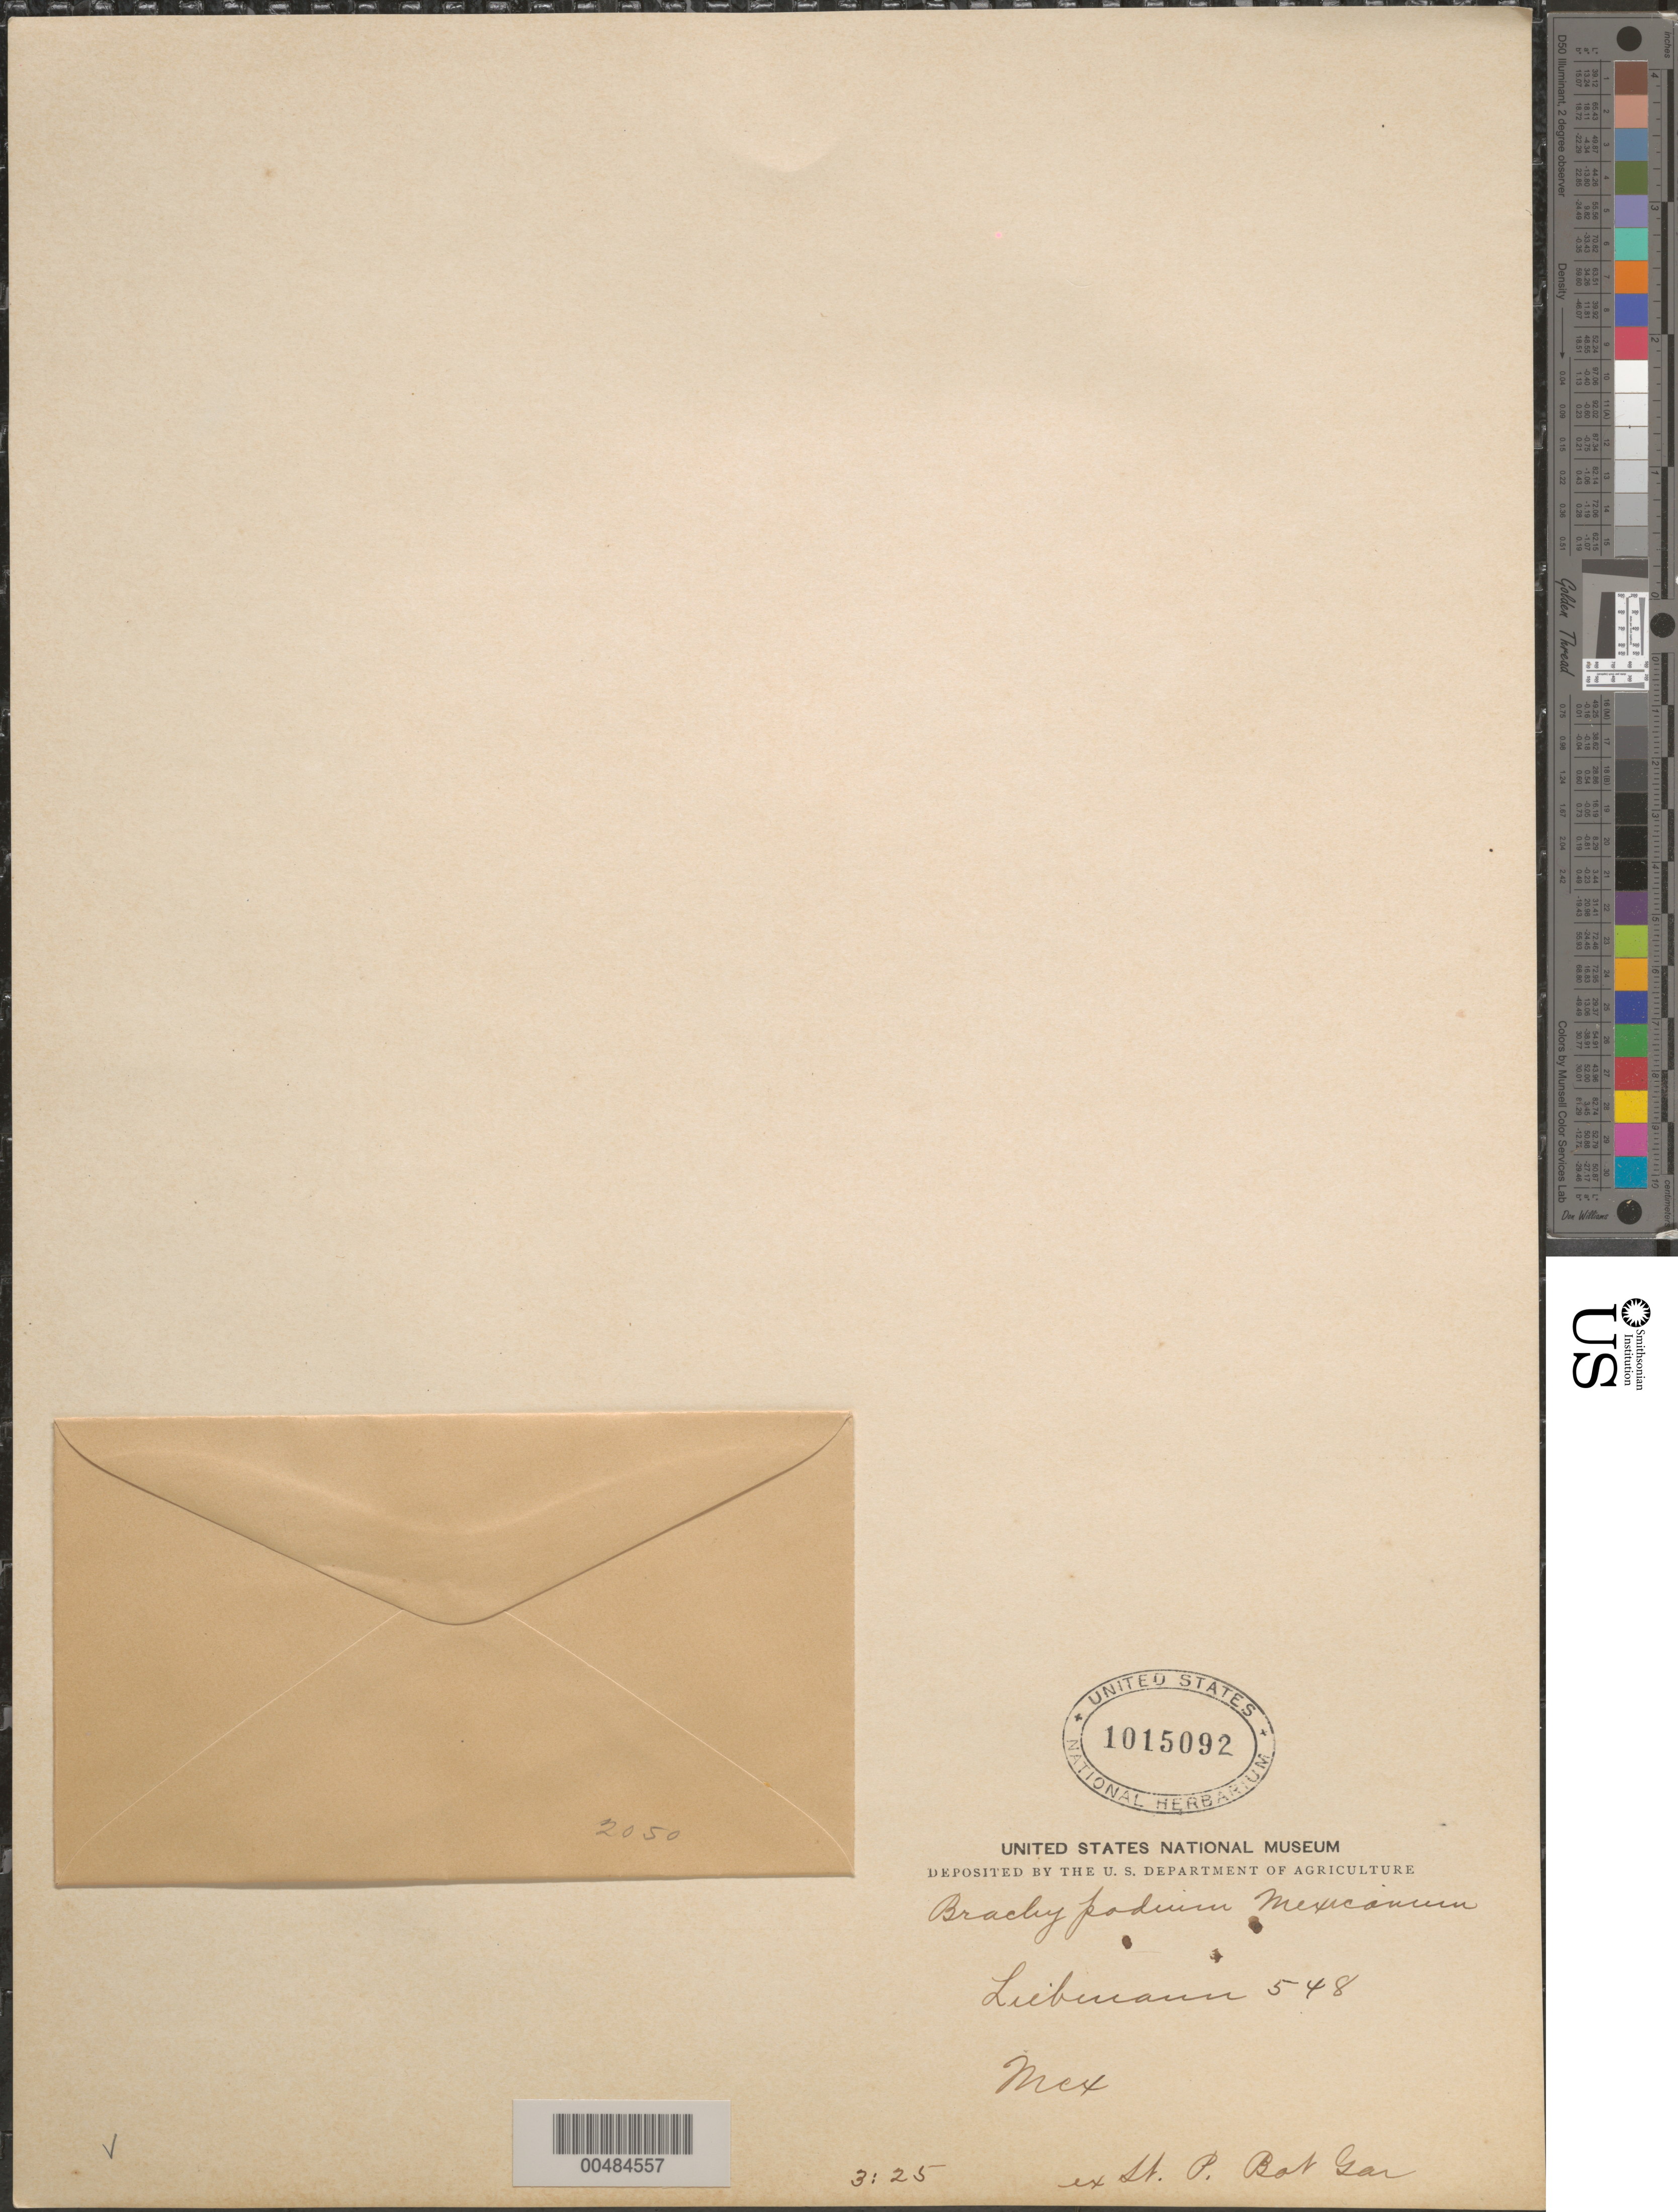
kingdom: Plantae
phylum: Tracheophyta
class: Liliopsida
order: Poales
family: Poaceae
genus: Brachypodium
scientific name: Brachypodium mexicanum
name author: (Roem. & Schult.) Link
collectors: F. M. Liebmann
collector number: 548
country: Mexico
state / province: Jalisco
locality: San Ramon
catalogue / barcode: US 1015092